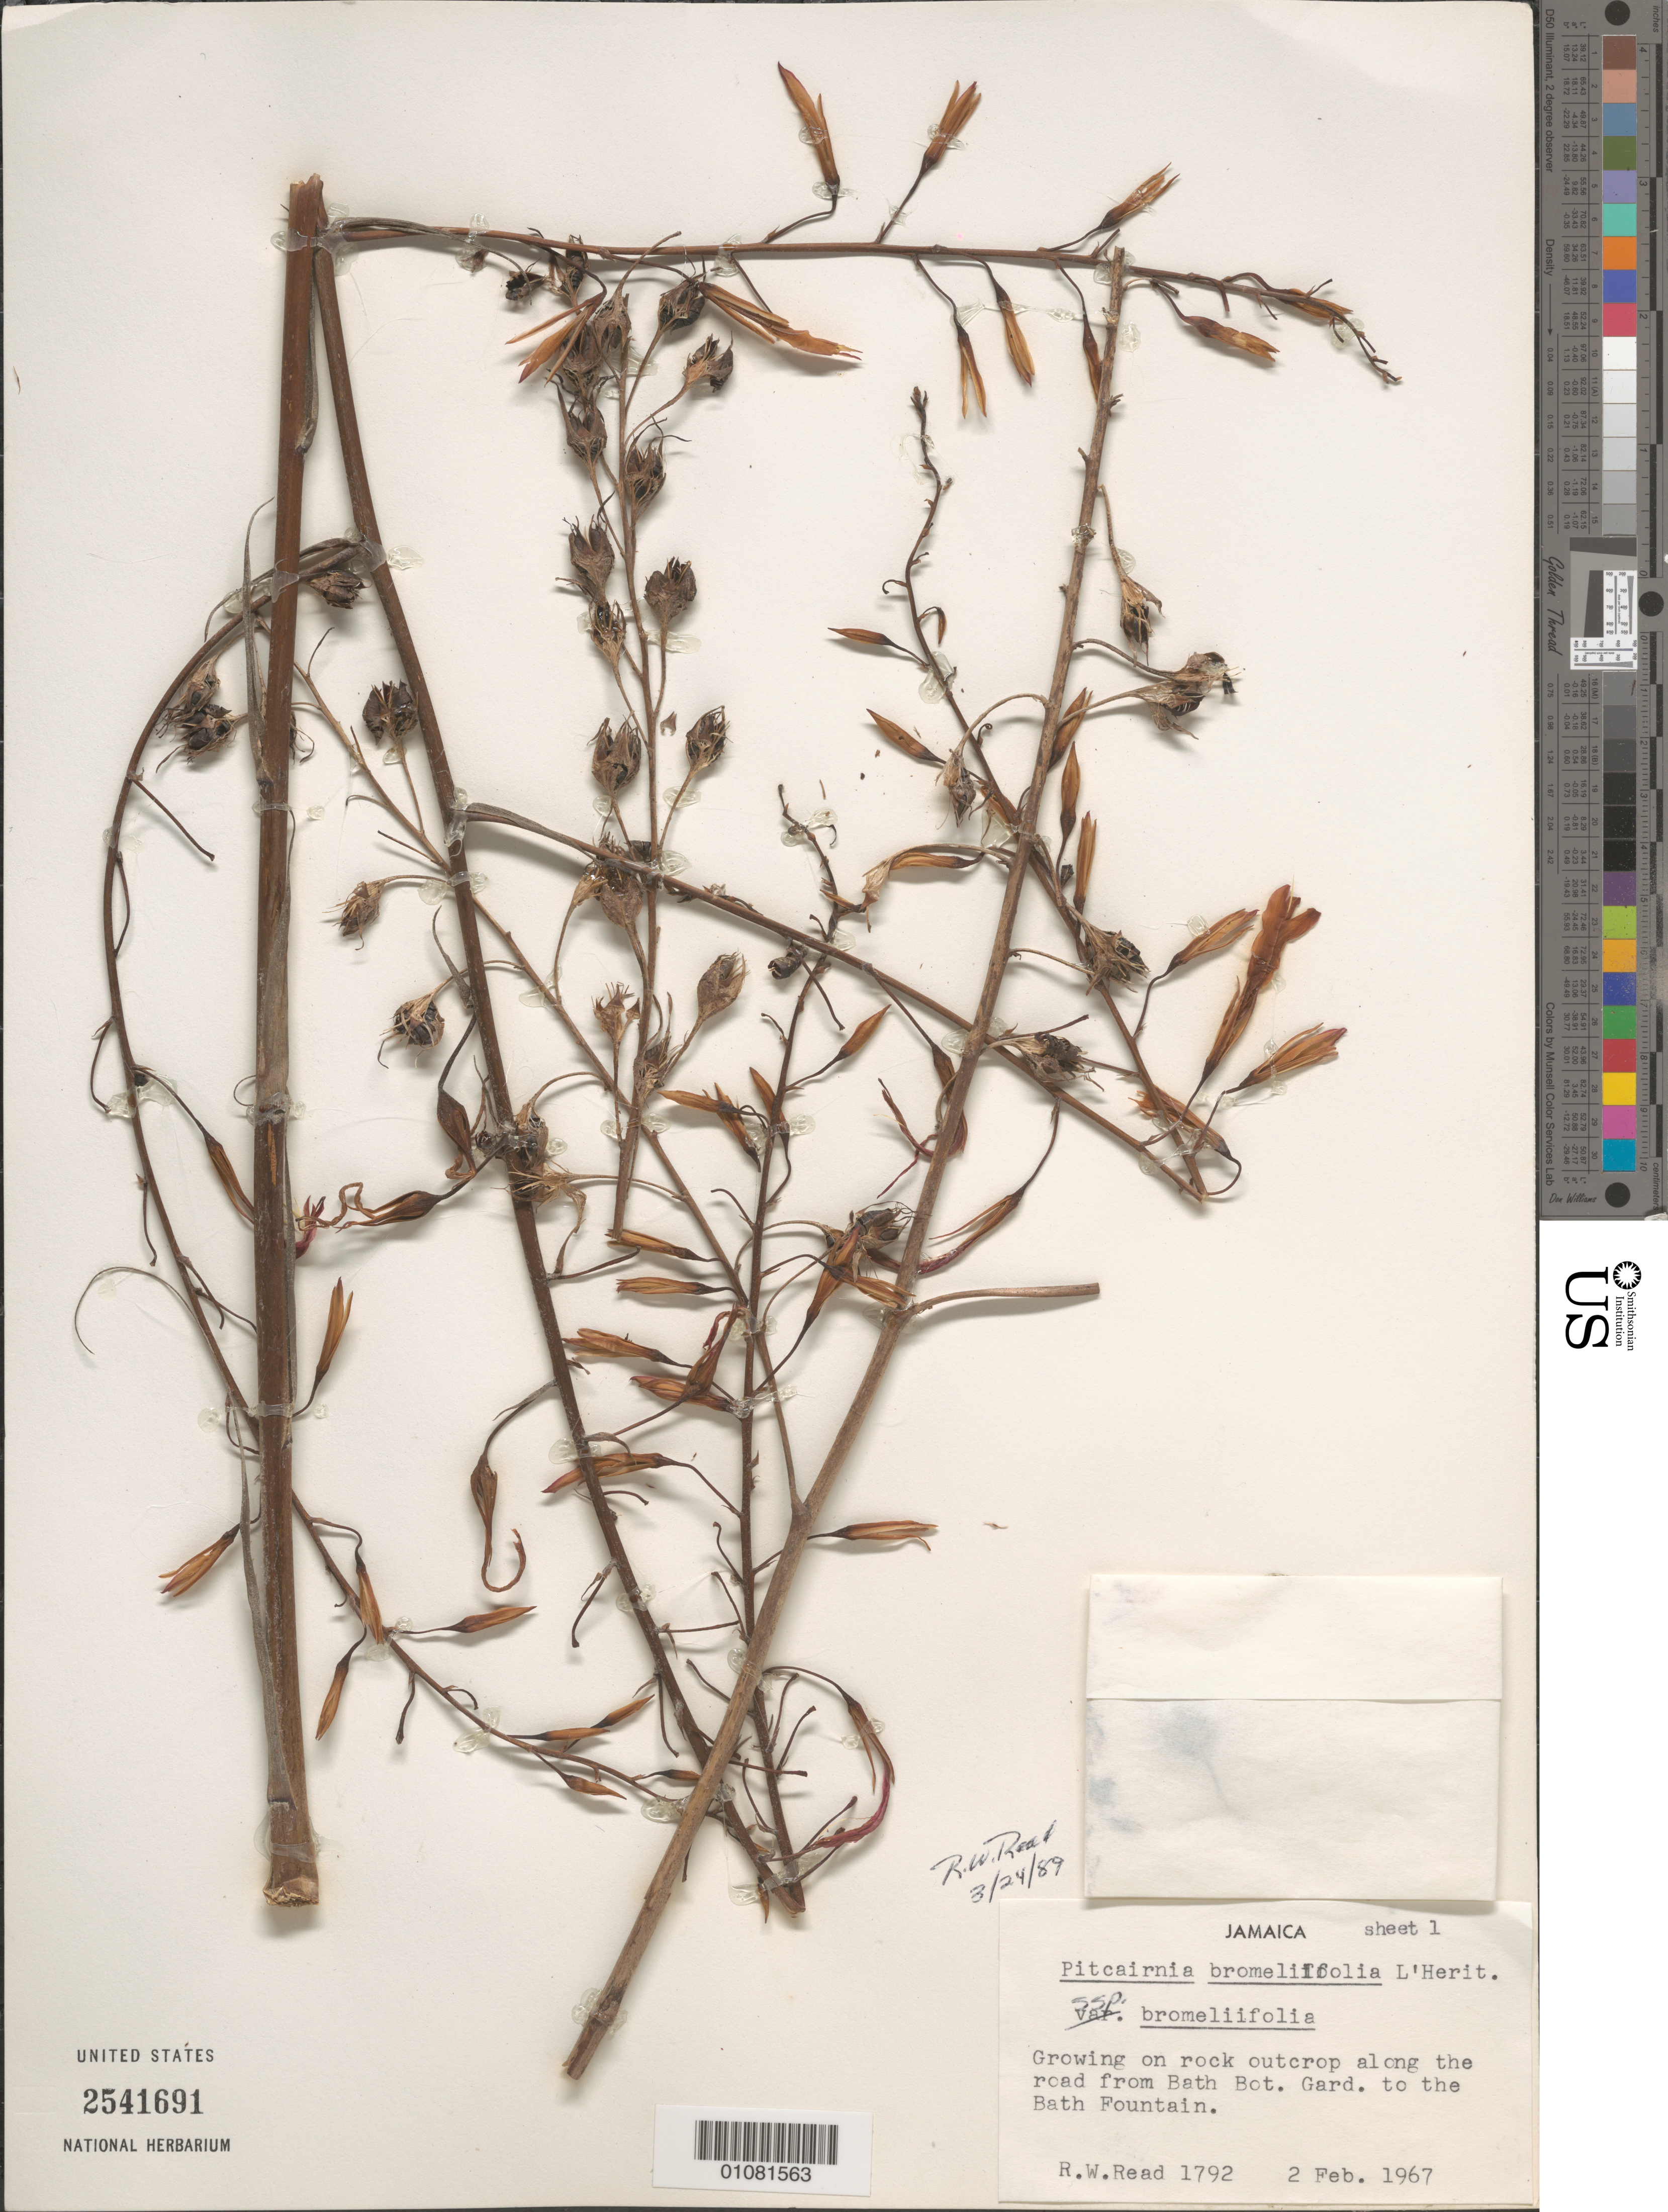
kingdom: Plantae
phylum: Tracheophyta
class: Liliopsida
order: Poales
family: Bromeliaceae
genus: Pitcairnia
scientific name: Pitcairnia bromeliifolia var. bromeliifolia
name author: L'Hér.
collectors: R. W. Read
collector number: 1792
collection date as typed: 02 Feb 1967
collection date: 1967-02-02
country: Jamaica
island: Jamaica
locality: From Bath Bot. Gard. to the Bath Fountain.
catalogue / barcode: US 2541691